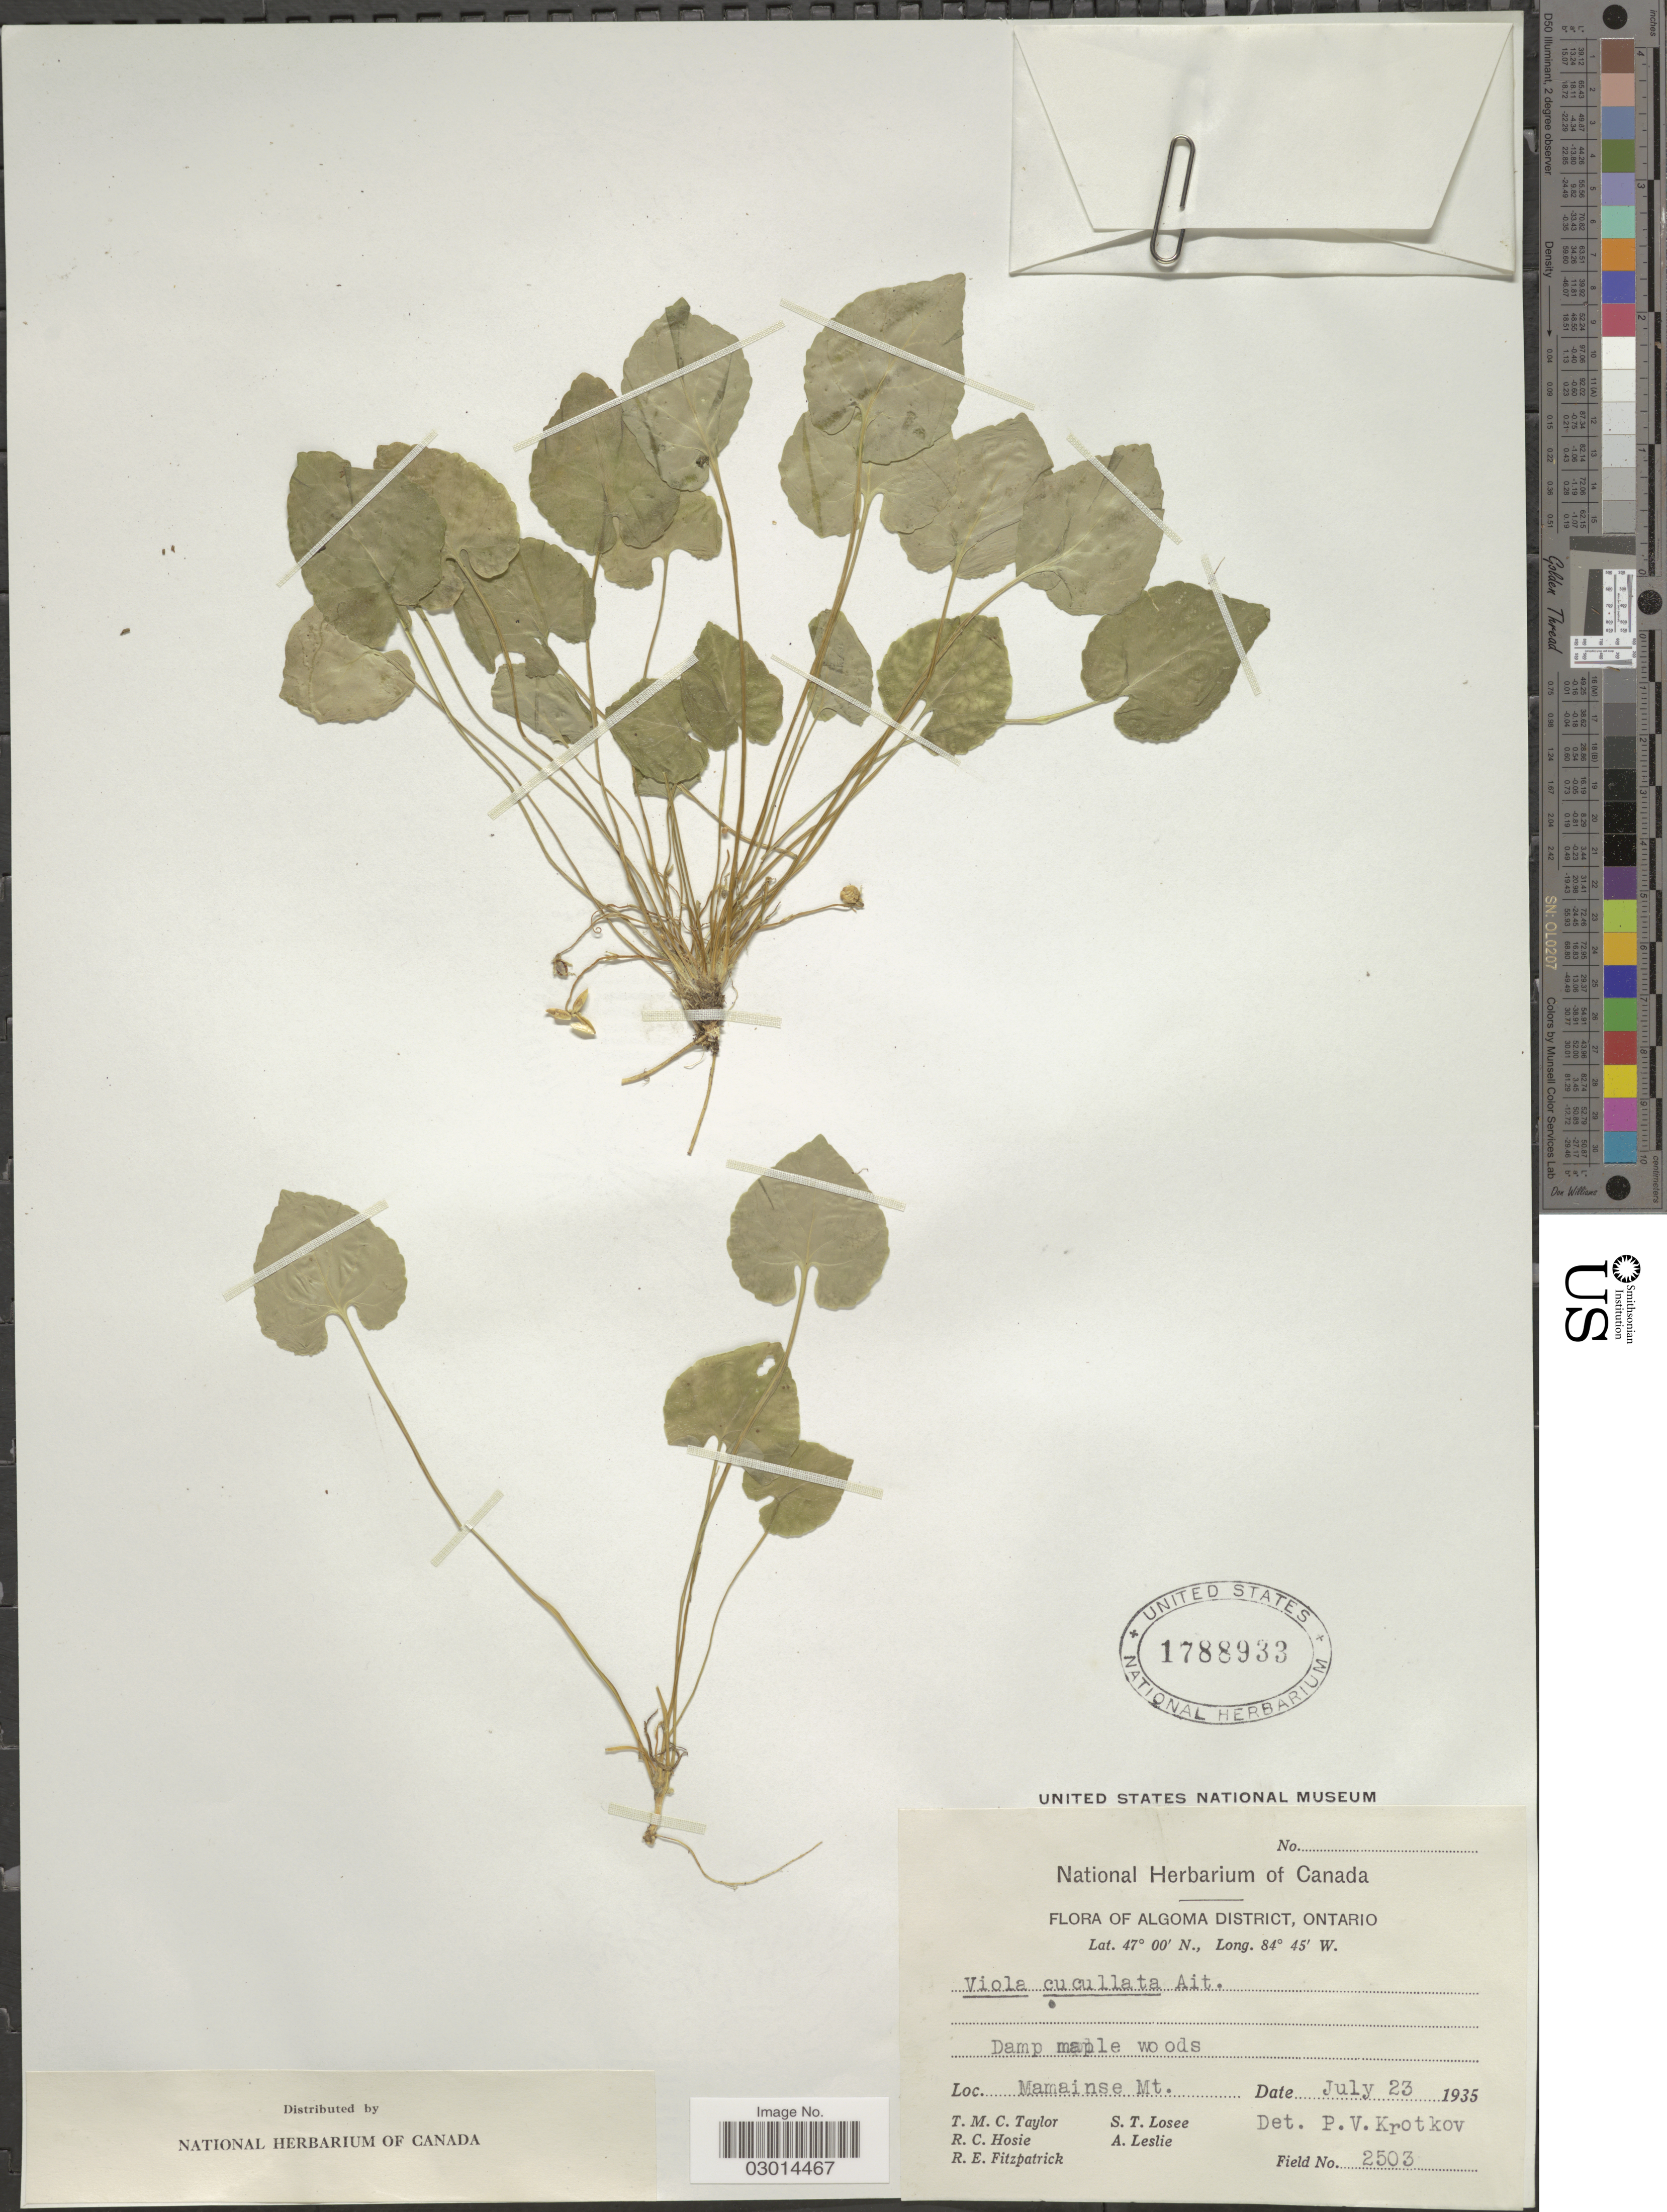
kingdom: Plantae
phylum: Tracheophyta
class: Magnoliopsida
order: Malpighiales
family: Violaceae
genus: Viola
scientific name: Viola cucullata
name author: Aiton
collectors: T. M. C. Taylor, R. Hosie, R. Fitzpatrick, S. Losee & A. Leslie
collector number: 2503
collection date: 1935-07-23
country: Canada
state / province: Ontario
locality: Algoma District, Mamainse Mt.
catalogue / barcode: US 1788933